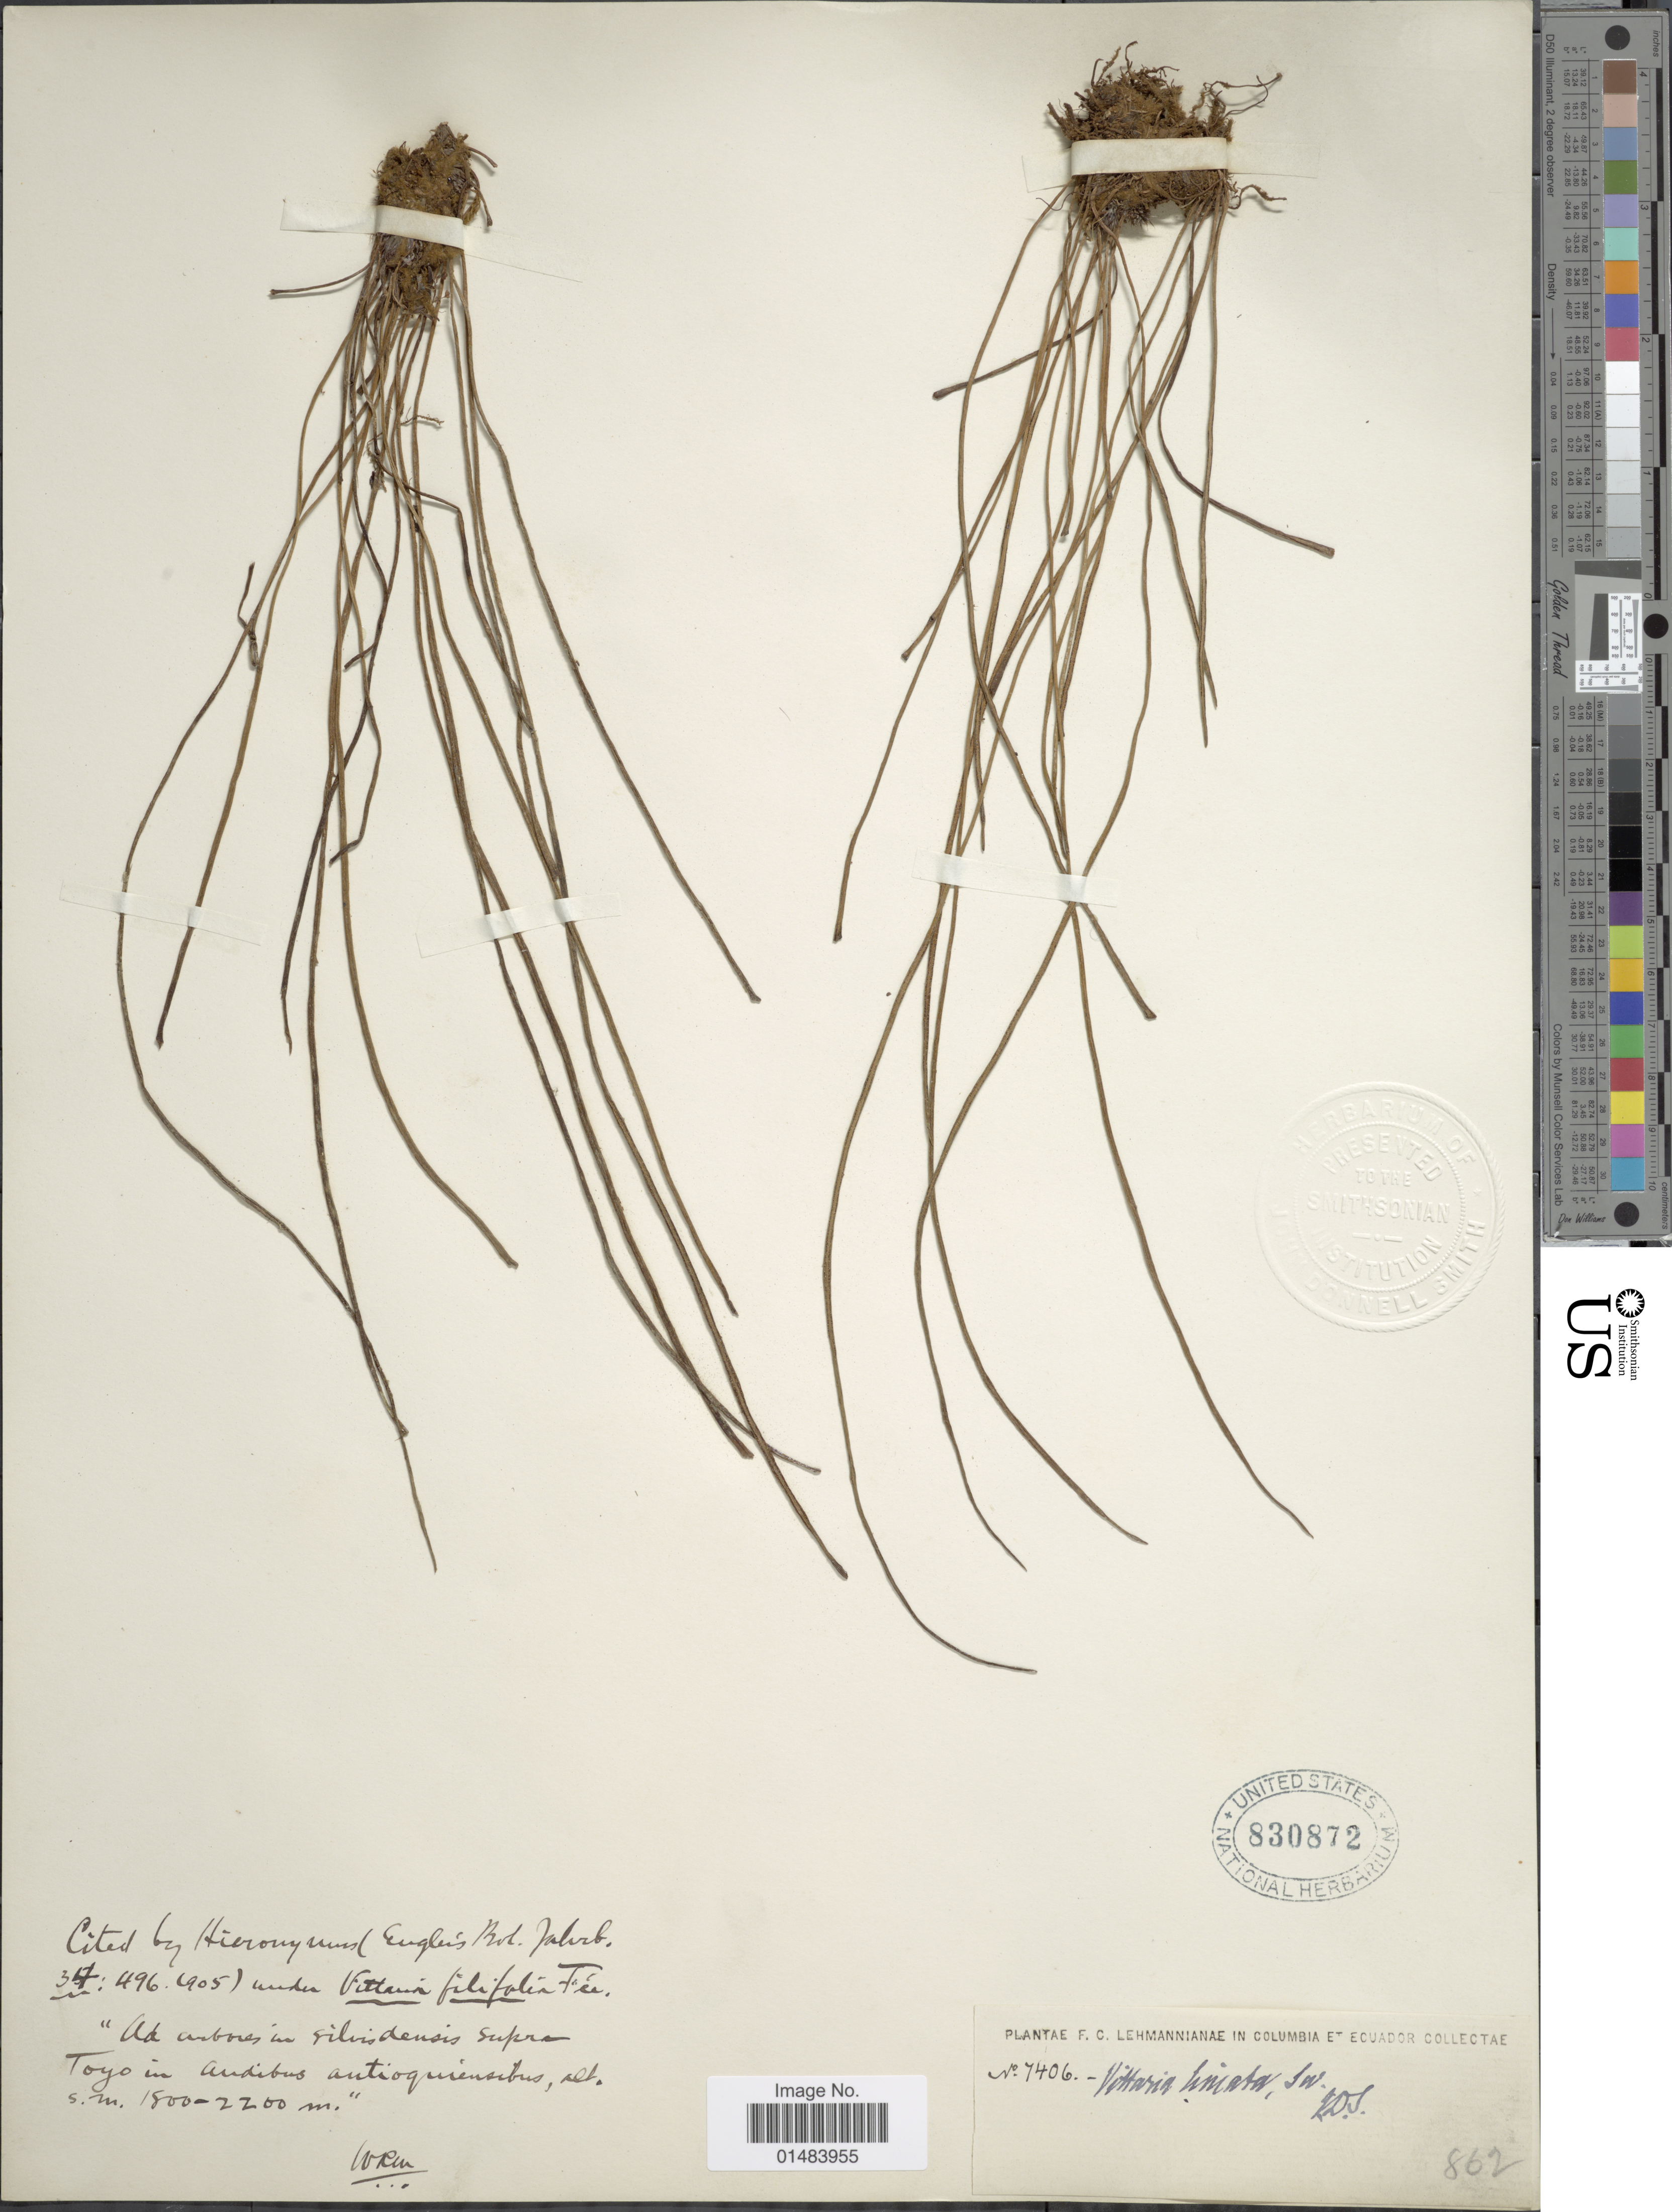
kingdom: Plantae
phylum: Tracheophyta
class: Polypodiopsida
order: Polypodiales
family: Pteridaceae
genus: Vittaria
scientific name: Vittaria graminifolia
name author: Kaulf.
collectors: F. Lehman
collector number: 7406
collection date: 1905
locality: Ad ambores in silvisdensis supra Toyo in Audibus autioquiensibus.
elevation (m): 1800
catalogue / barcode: US 830872